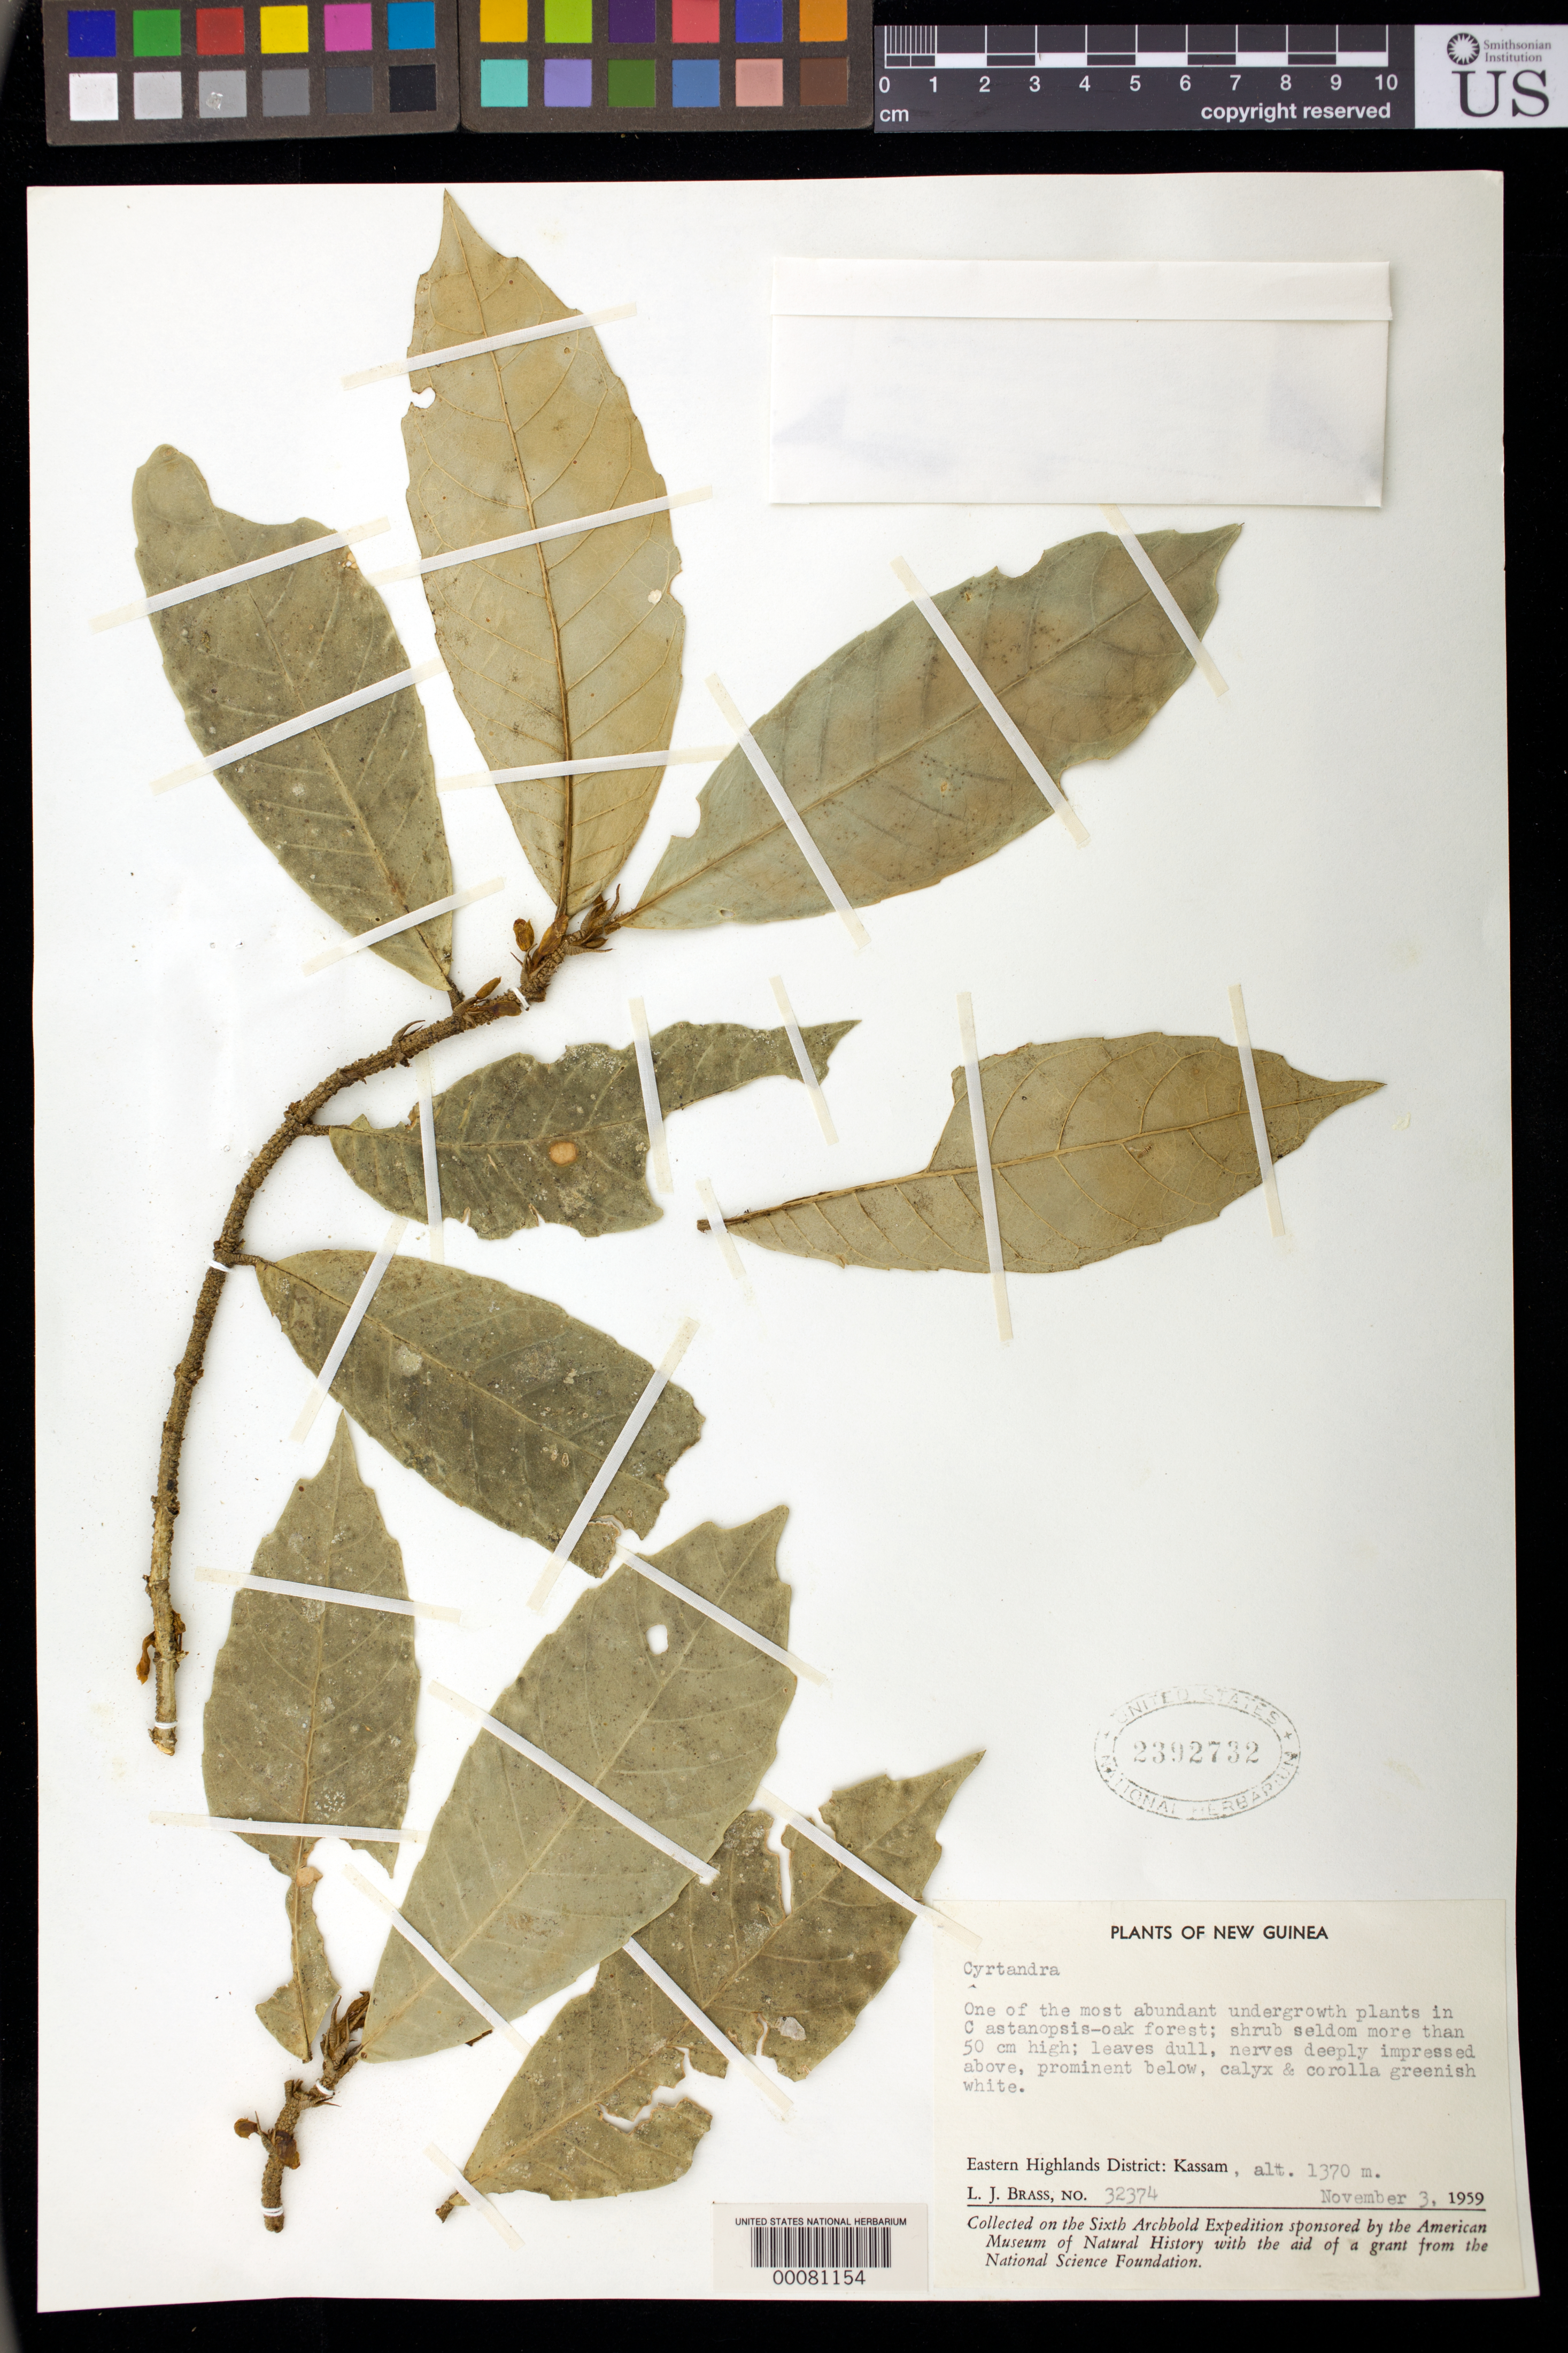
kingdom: Plantae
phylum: Tracheophyta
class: Magnoliopsida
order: Lamiales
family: Gesneriaceae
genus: Cyrtandra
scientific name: Cyrtandra sp.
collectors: L. J. Brass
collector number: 32374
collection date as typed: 03 Nov 1959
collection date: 1959-11-03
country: Papua New Guinea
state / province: Eastern Highlands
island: New Guinea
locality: Eastern highlands dist., Kassam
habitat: One of most abundant undergrowth plts in castanopsis- oak forest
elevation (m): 1370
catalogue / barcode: US 2392732